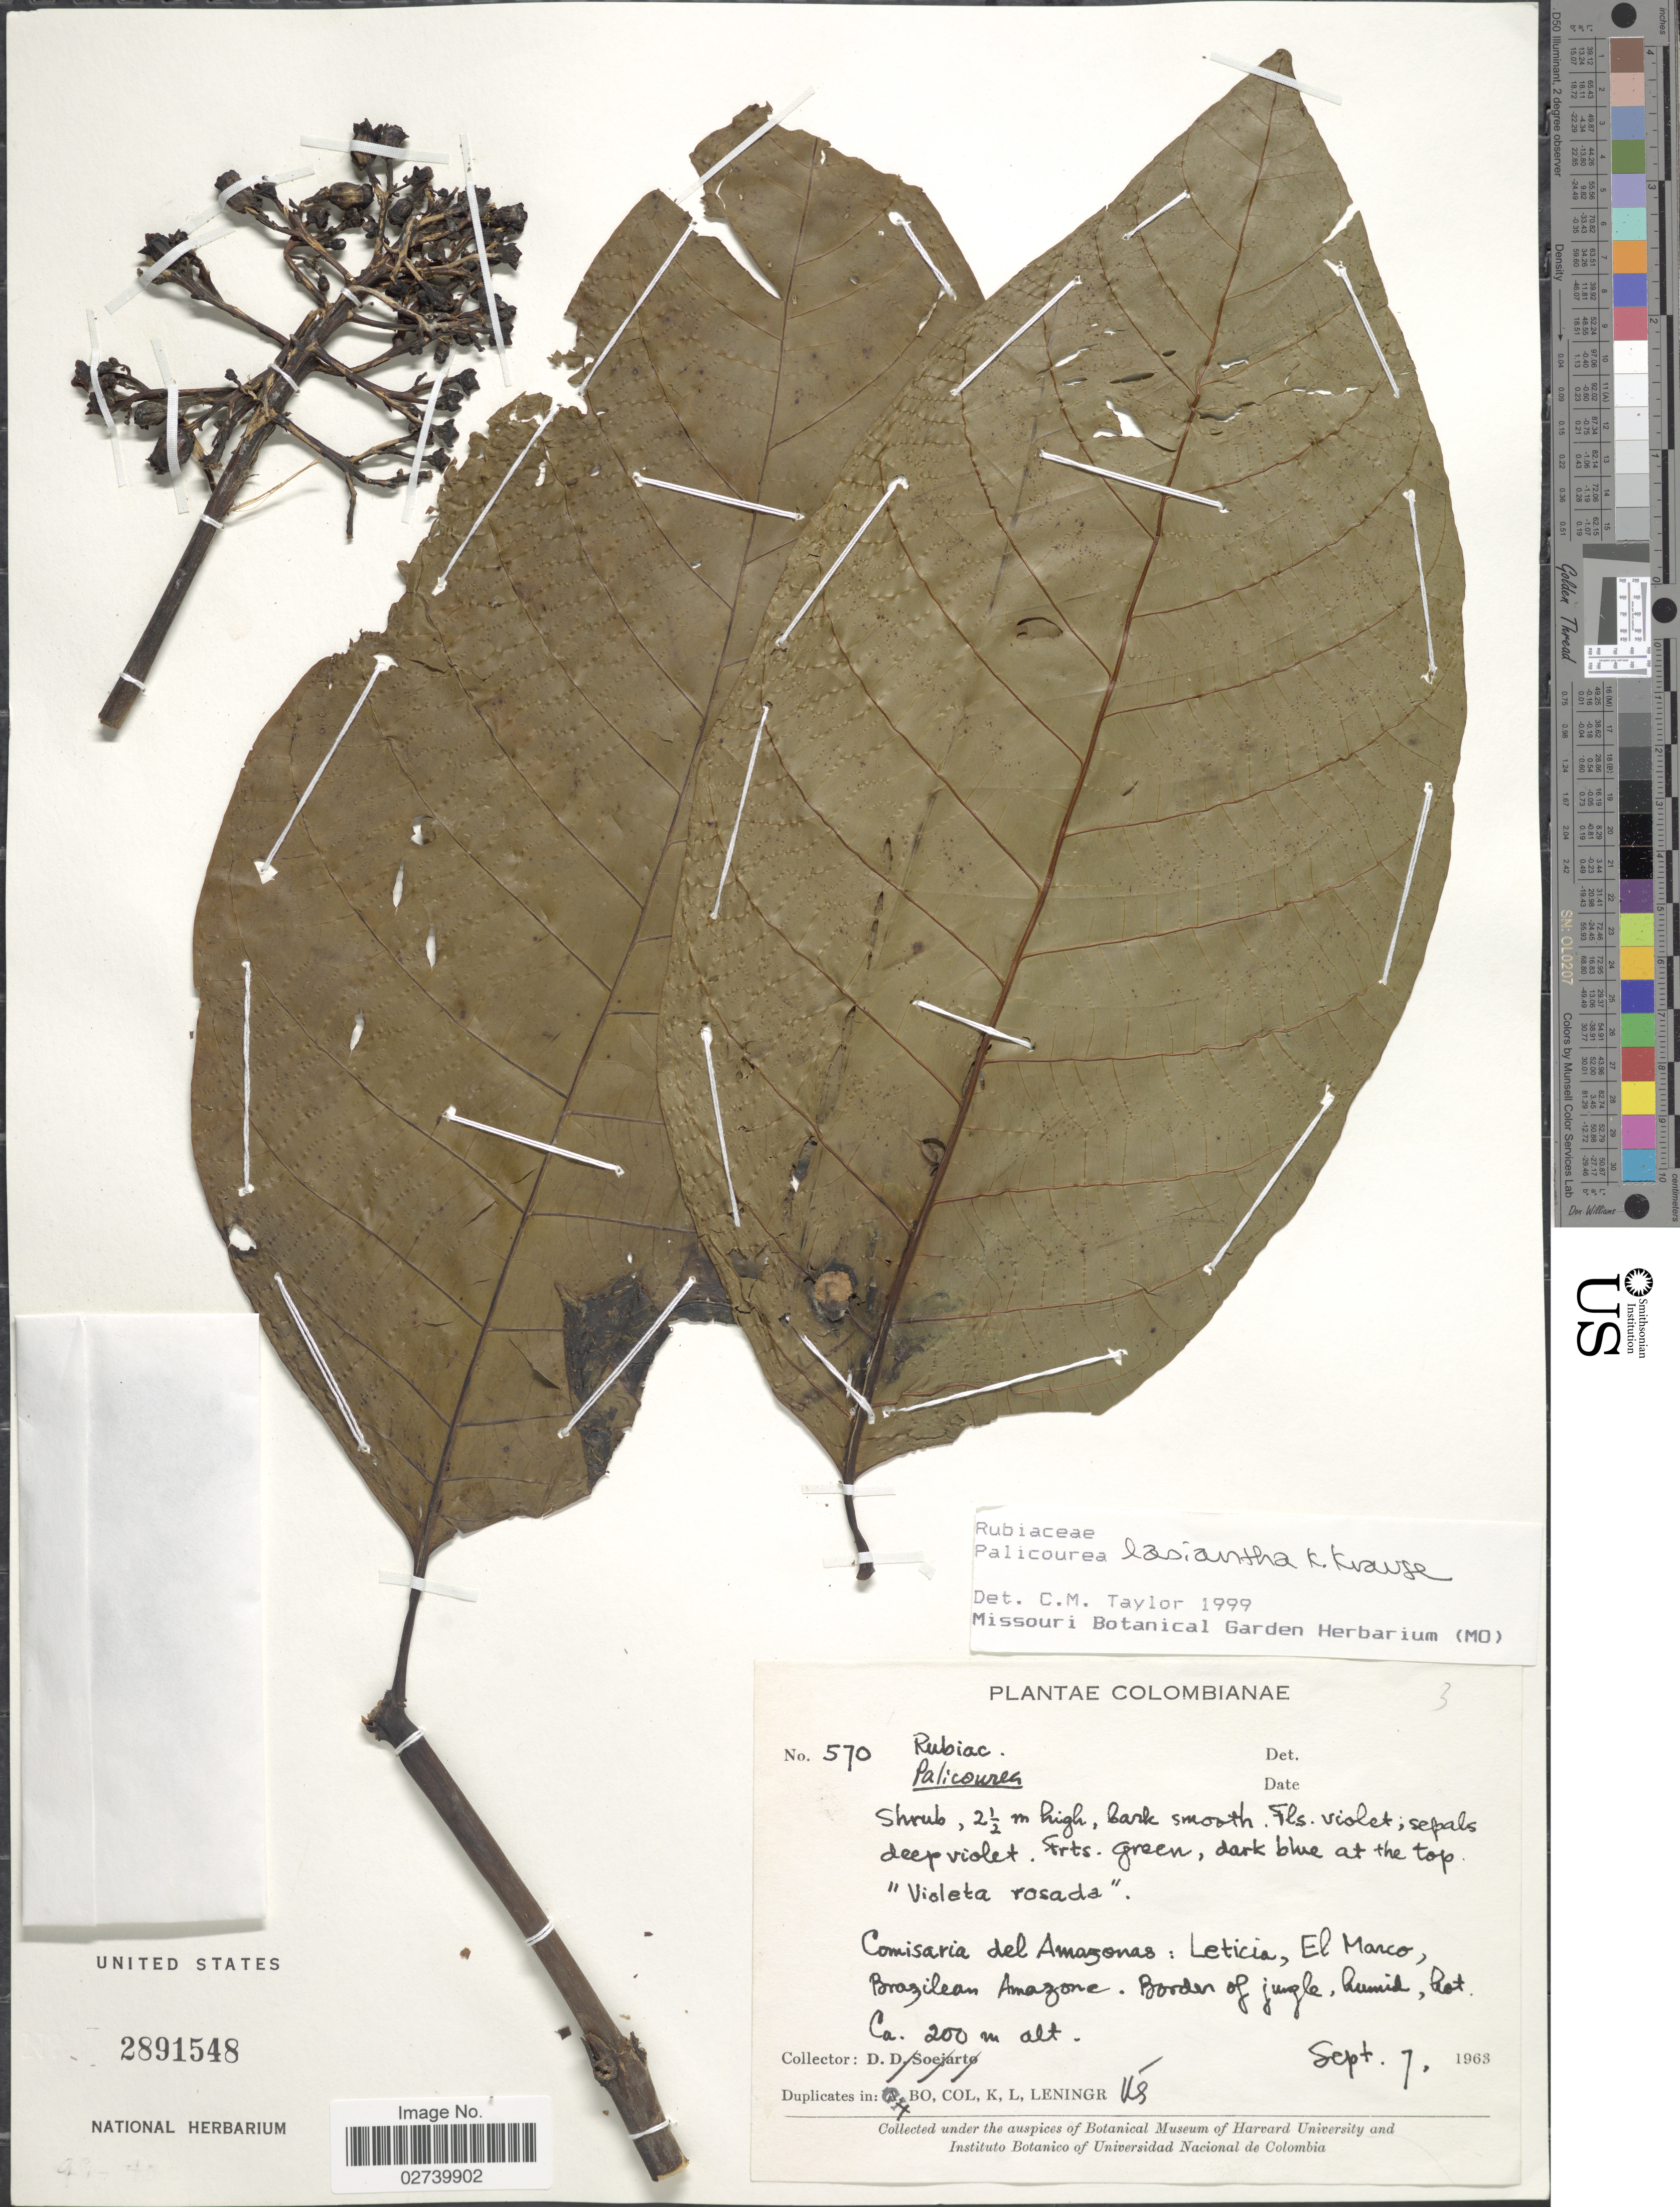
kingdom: Plantae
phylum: Tracheophyta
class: Magnoliopsida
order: Gentianales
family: Rubiaceae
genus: Palicourea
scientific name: Palicourea lasiantha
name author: Krause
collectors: D. D. Soejarto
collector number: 570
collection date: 1963-09-07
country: Colombia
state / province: Amazônas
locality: Leticia, El Marco, Brazilean Amazone. Border of jungle.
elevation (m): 200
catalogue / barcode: US 2891548